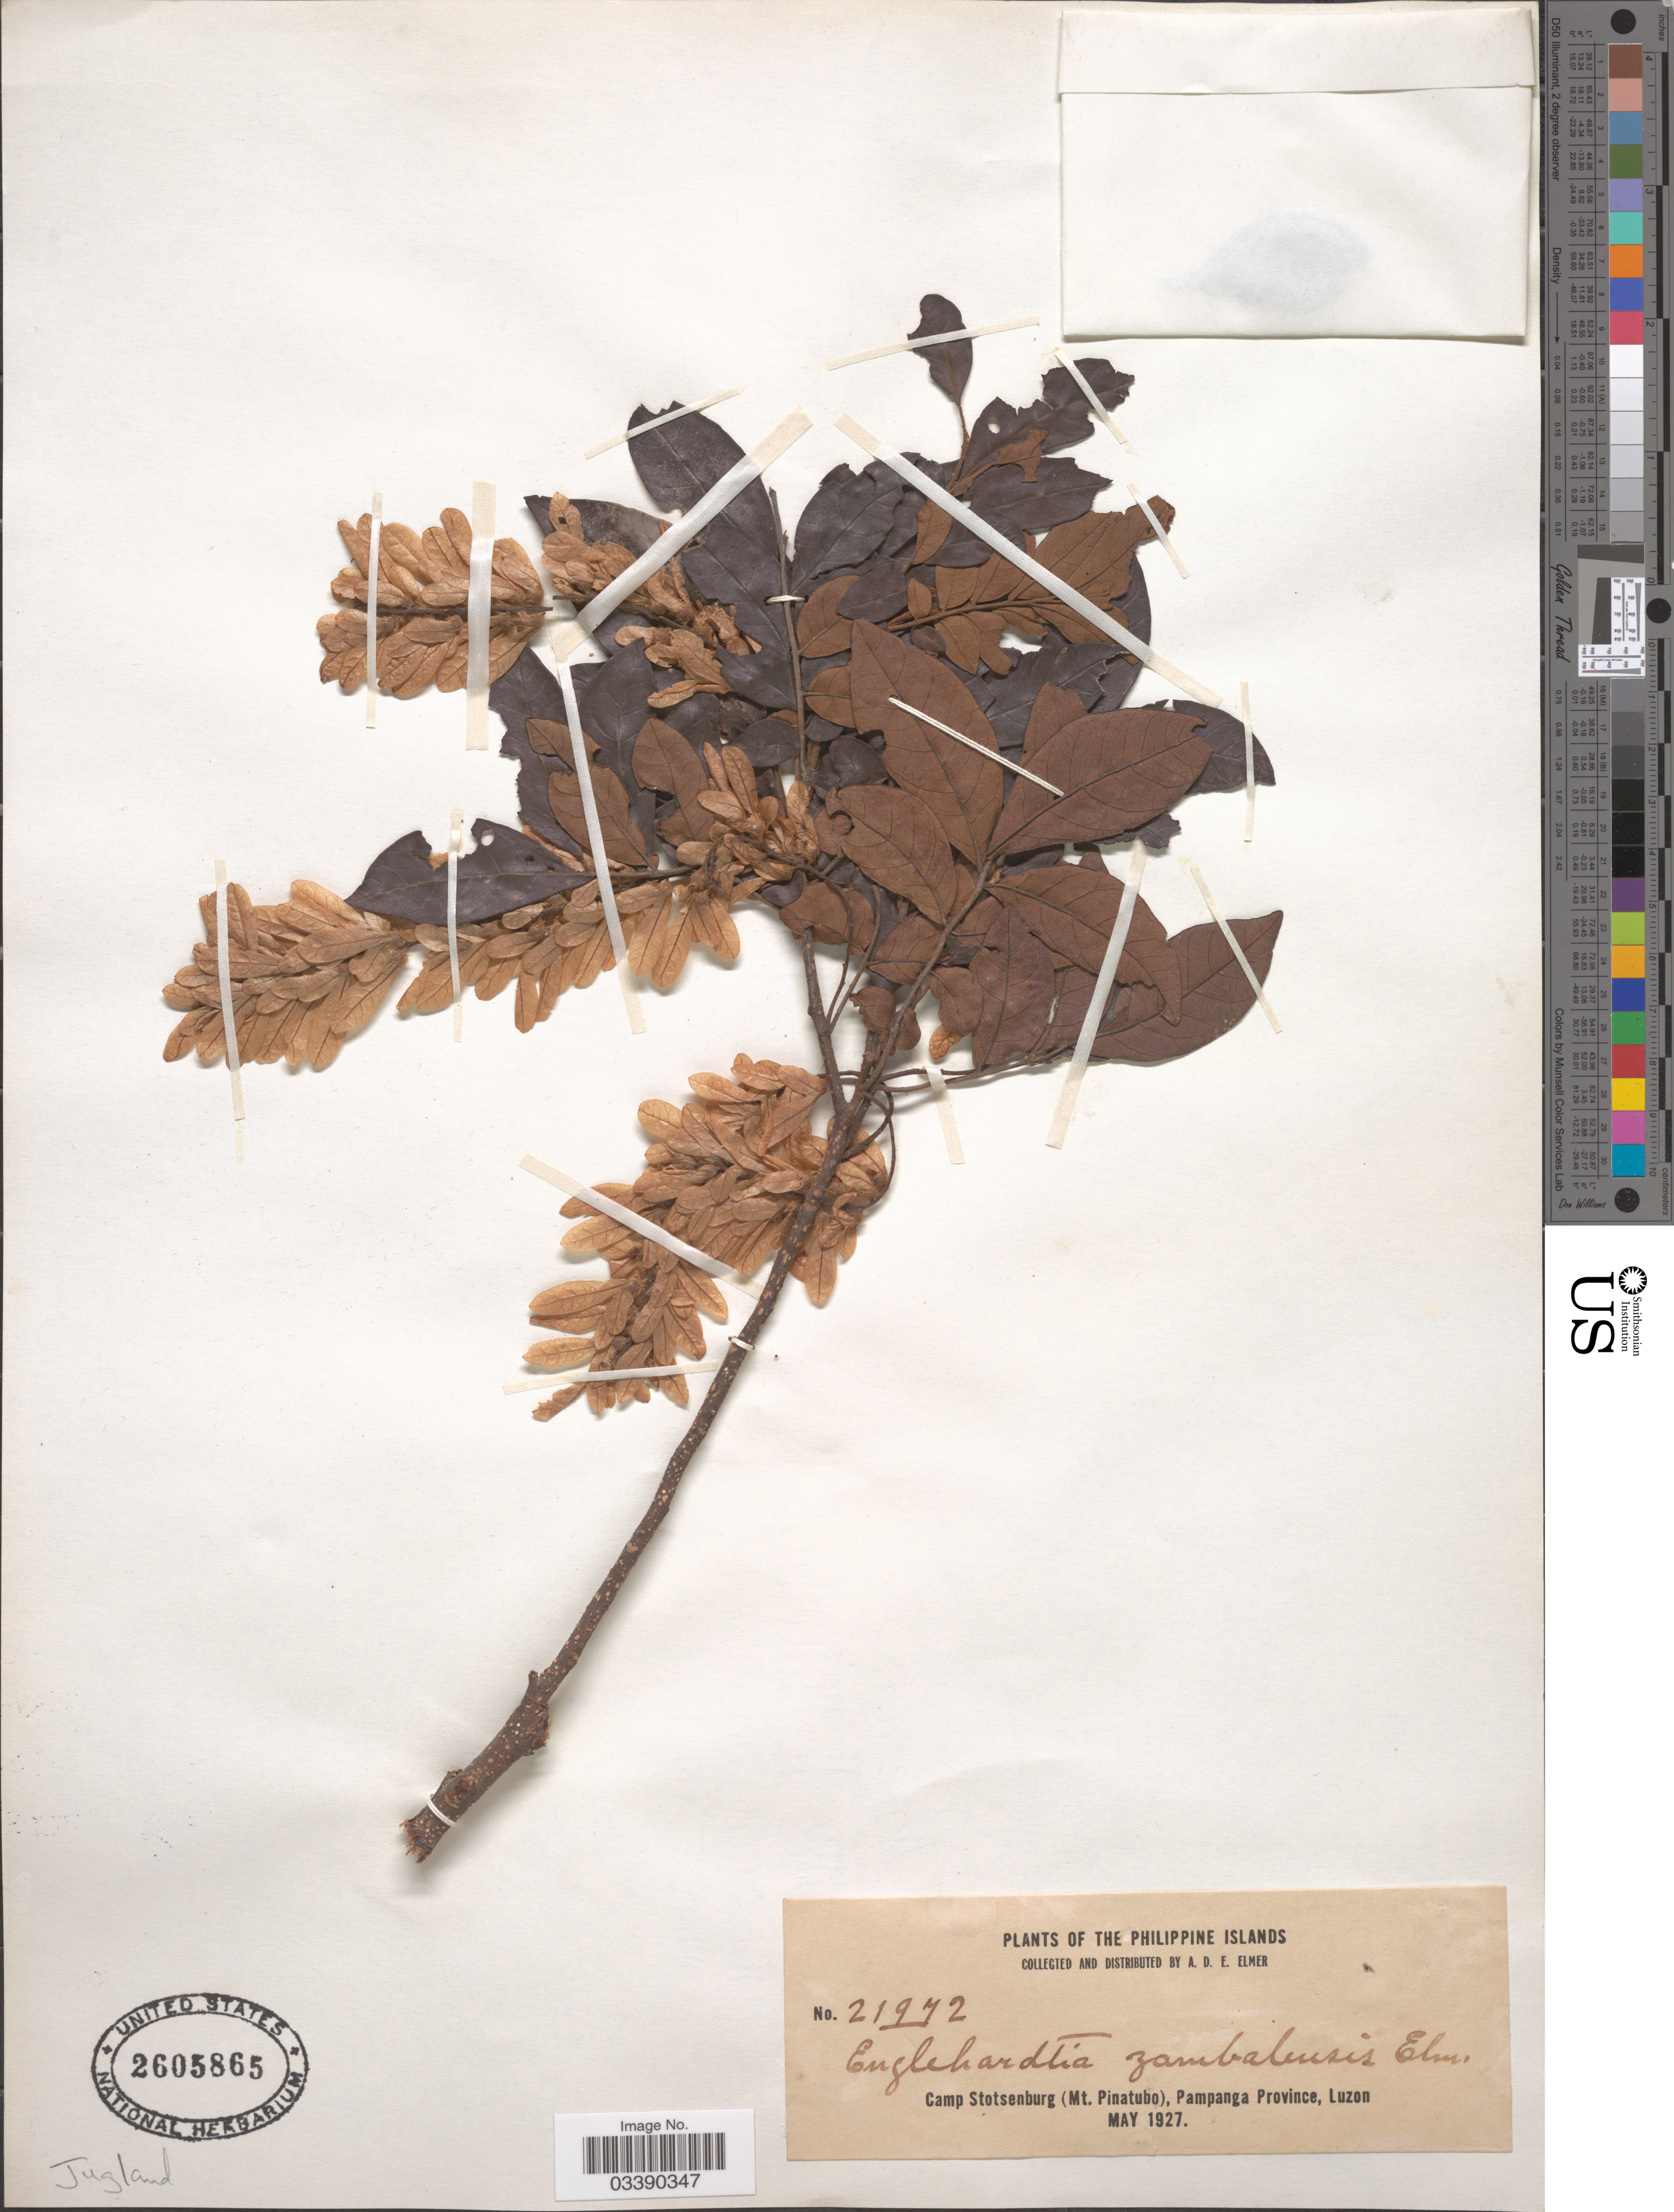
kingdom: Plantae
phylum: Tracheophyta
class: Magnoliopsida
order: Fagales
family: Juglandaceae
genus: Engelhardia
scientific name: Engelhardia rigida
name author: Blume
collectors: A. D. E. Elmer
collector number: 21972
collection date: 1927-05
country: Philippines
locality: Camp Stotsenburg (Mt. Pinatubo), Pampanga Province, Luzon.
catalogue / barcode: US 2605865